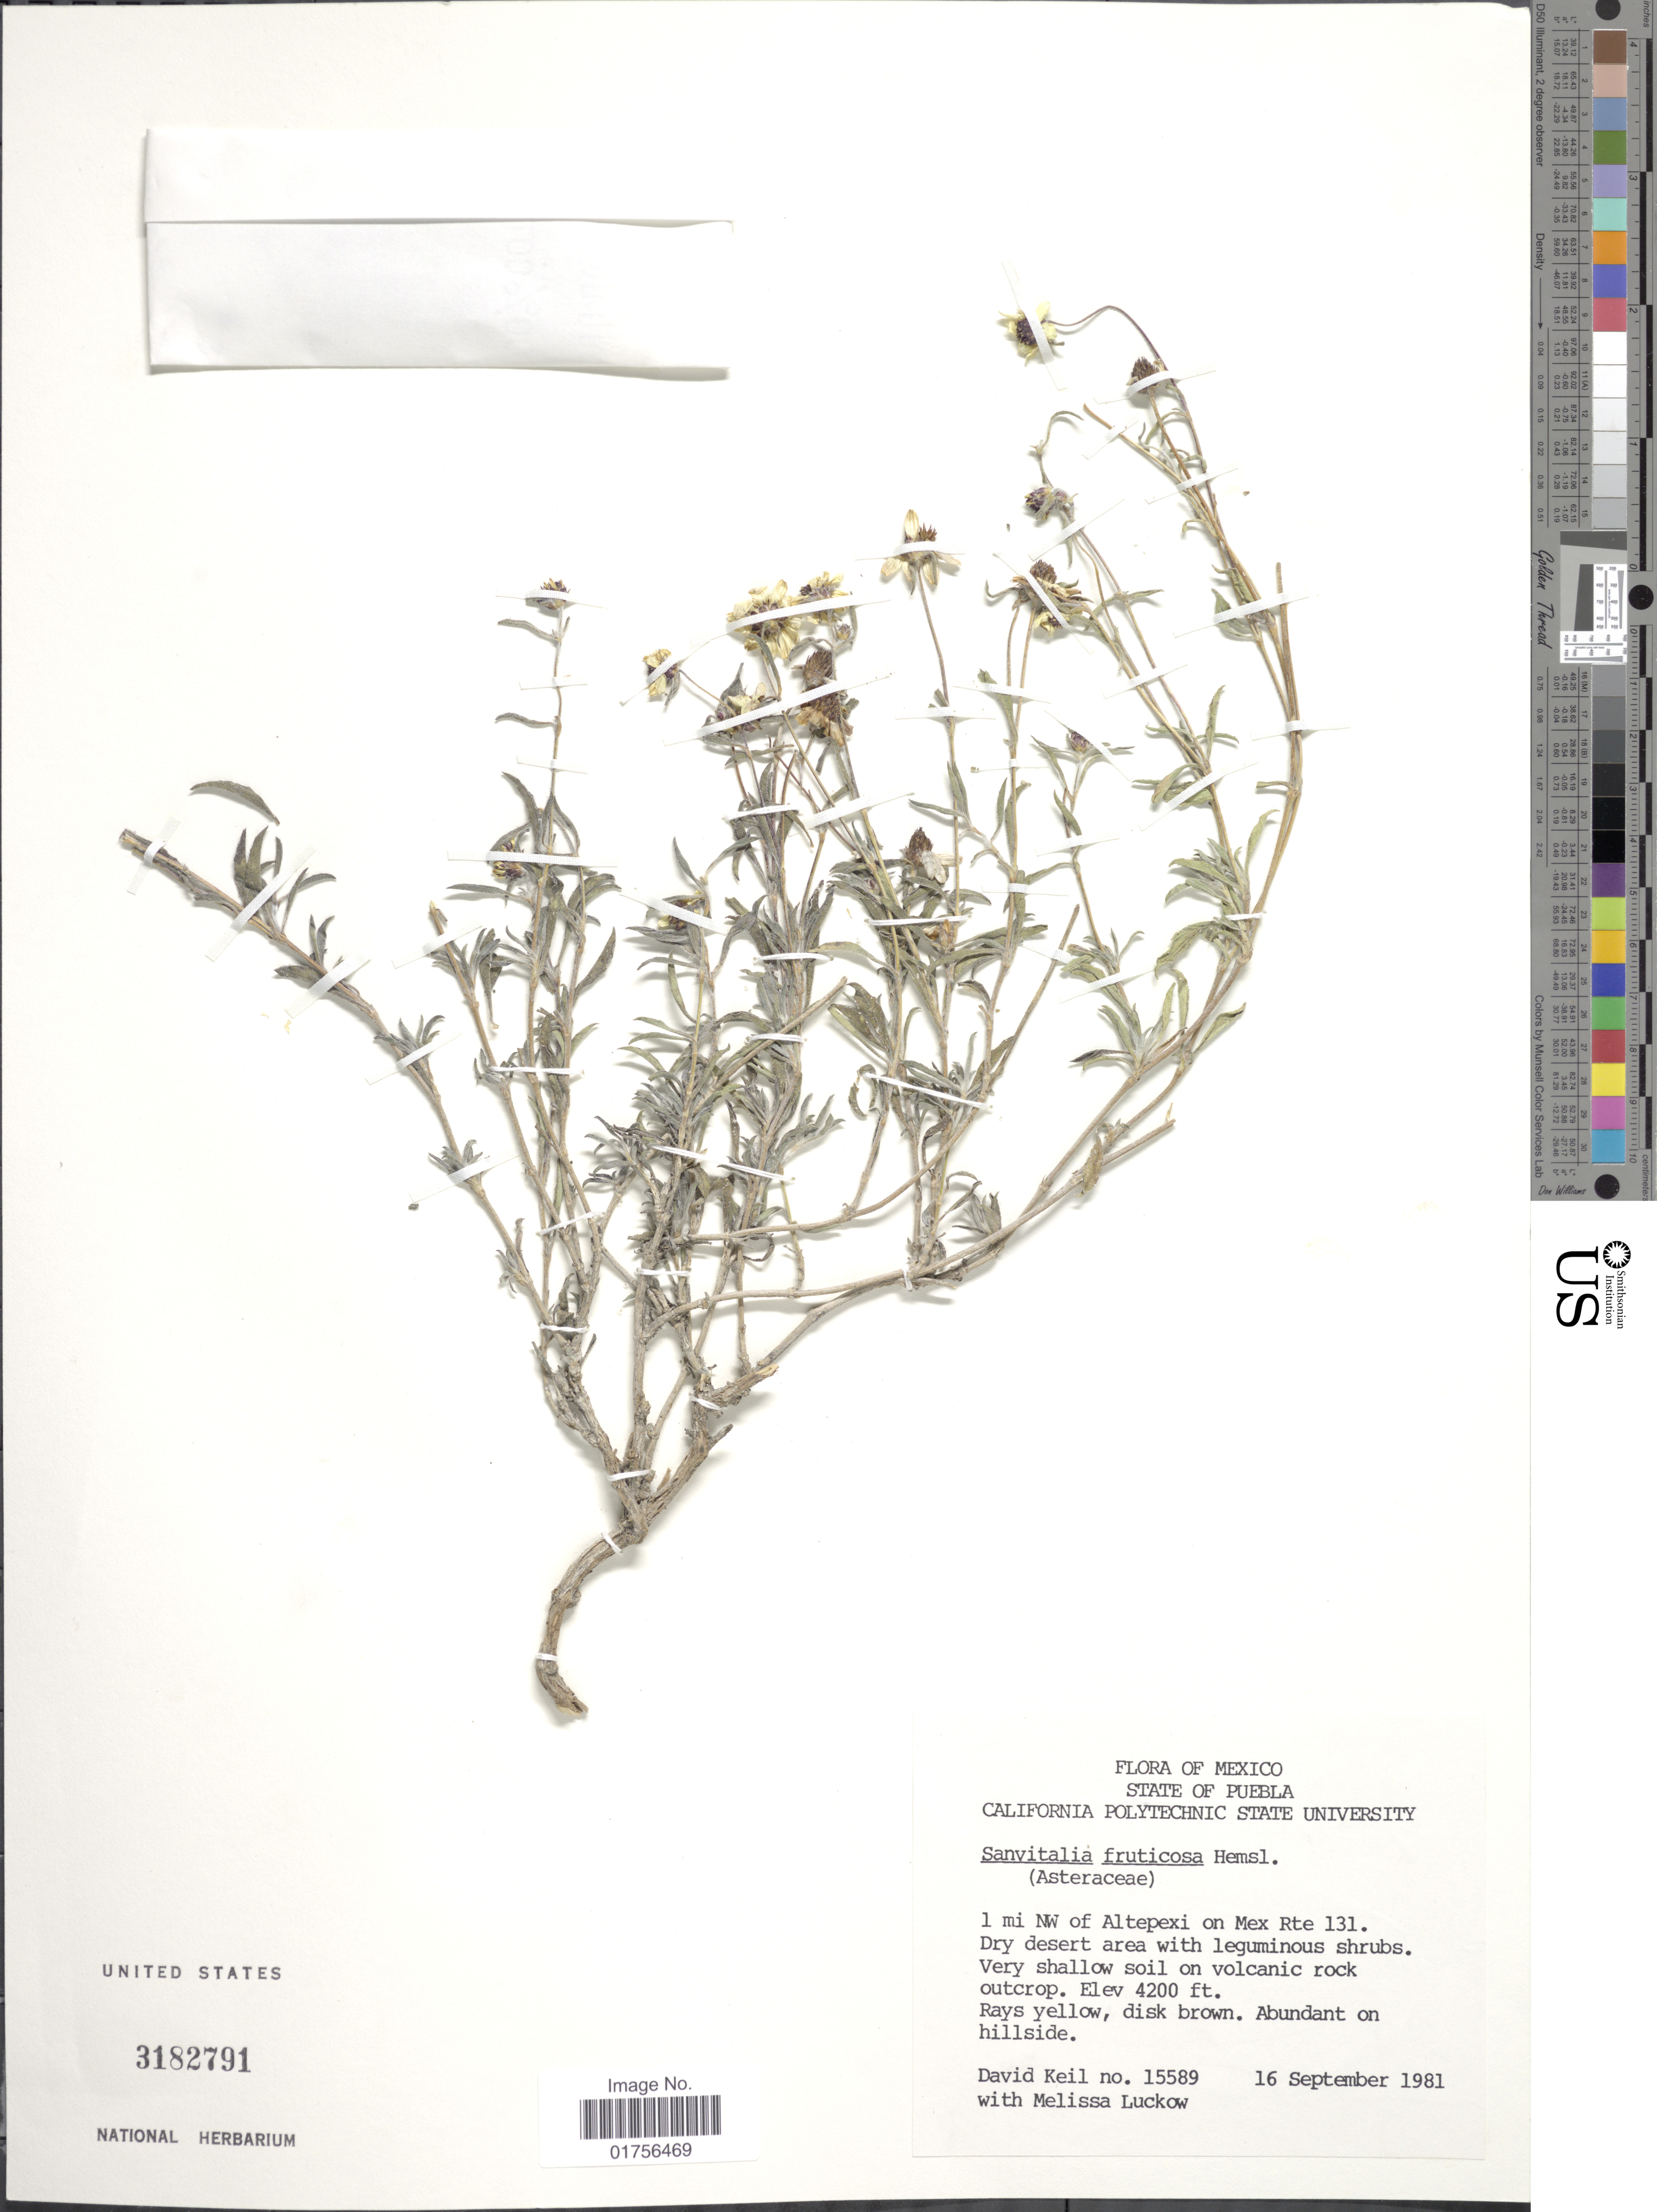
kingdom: Plantae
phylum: Tracheophyta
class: Magnoliopsida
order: Asterales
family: Asteraceae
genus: Sanvitalia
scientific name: Sanvitalia fruticosa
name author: Hemsl.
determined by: Skibicki, Samuel V.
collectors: D. J. Keil & M. A. Luckow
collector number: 15589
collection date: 1981-09-16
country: Mexico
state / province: Puebla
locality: State of Puebla, 1 mi NW of Altepexi on Mex Rte 131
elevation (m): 1280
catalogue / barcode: US 3182791